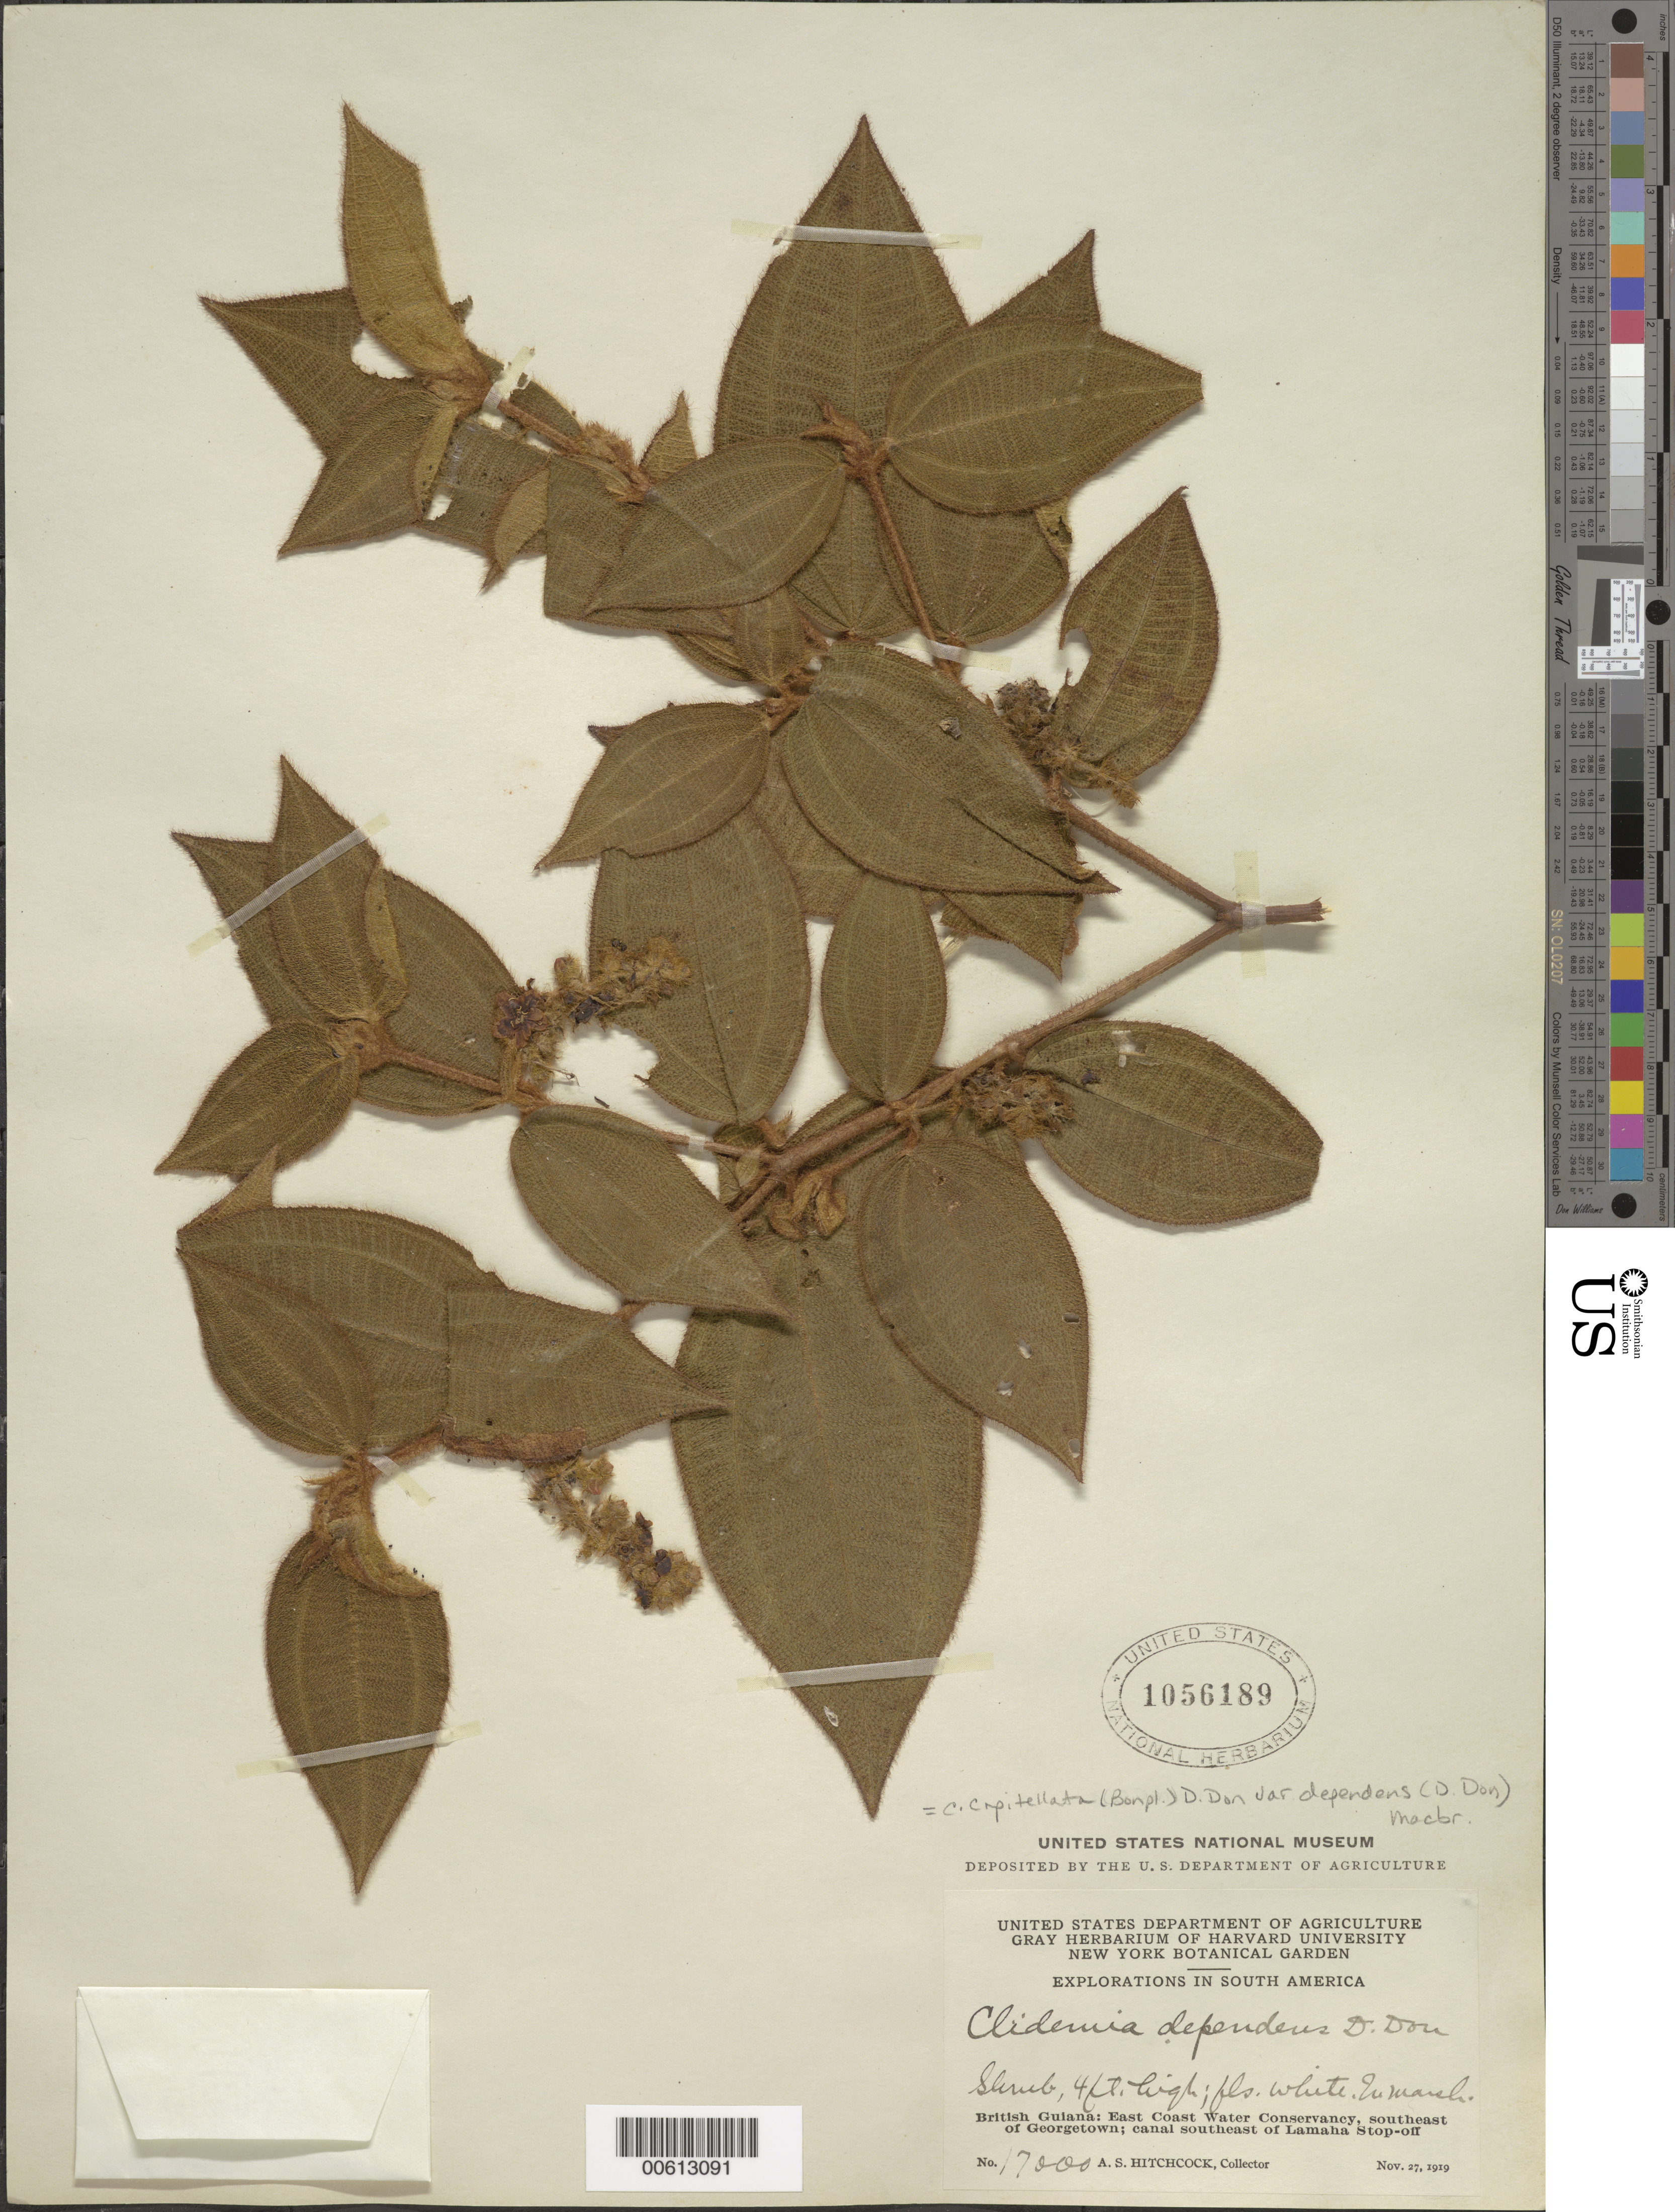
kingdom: Plantae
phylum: Tracheophyta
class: Magnoliopsida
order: Myrtales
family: Melastomataceae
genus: Clidemia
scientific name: Clidemia capitellata var. dependens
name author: (Pav. & D. Don) J.F. Macbr.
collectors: A. S. Hitchcock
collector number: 17000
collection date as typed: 27-Nov-19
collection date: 1919-11-27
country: Guyana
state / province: Demerara-Mahaica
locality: Georgetown, SE of, East Coast Water Conservancy, Lamaha Stop-Off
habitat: Marsh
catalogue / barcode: US 1056189